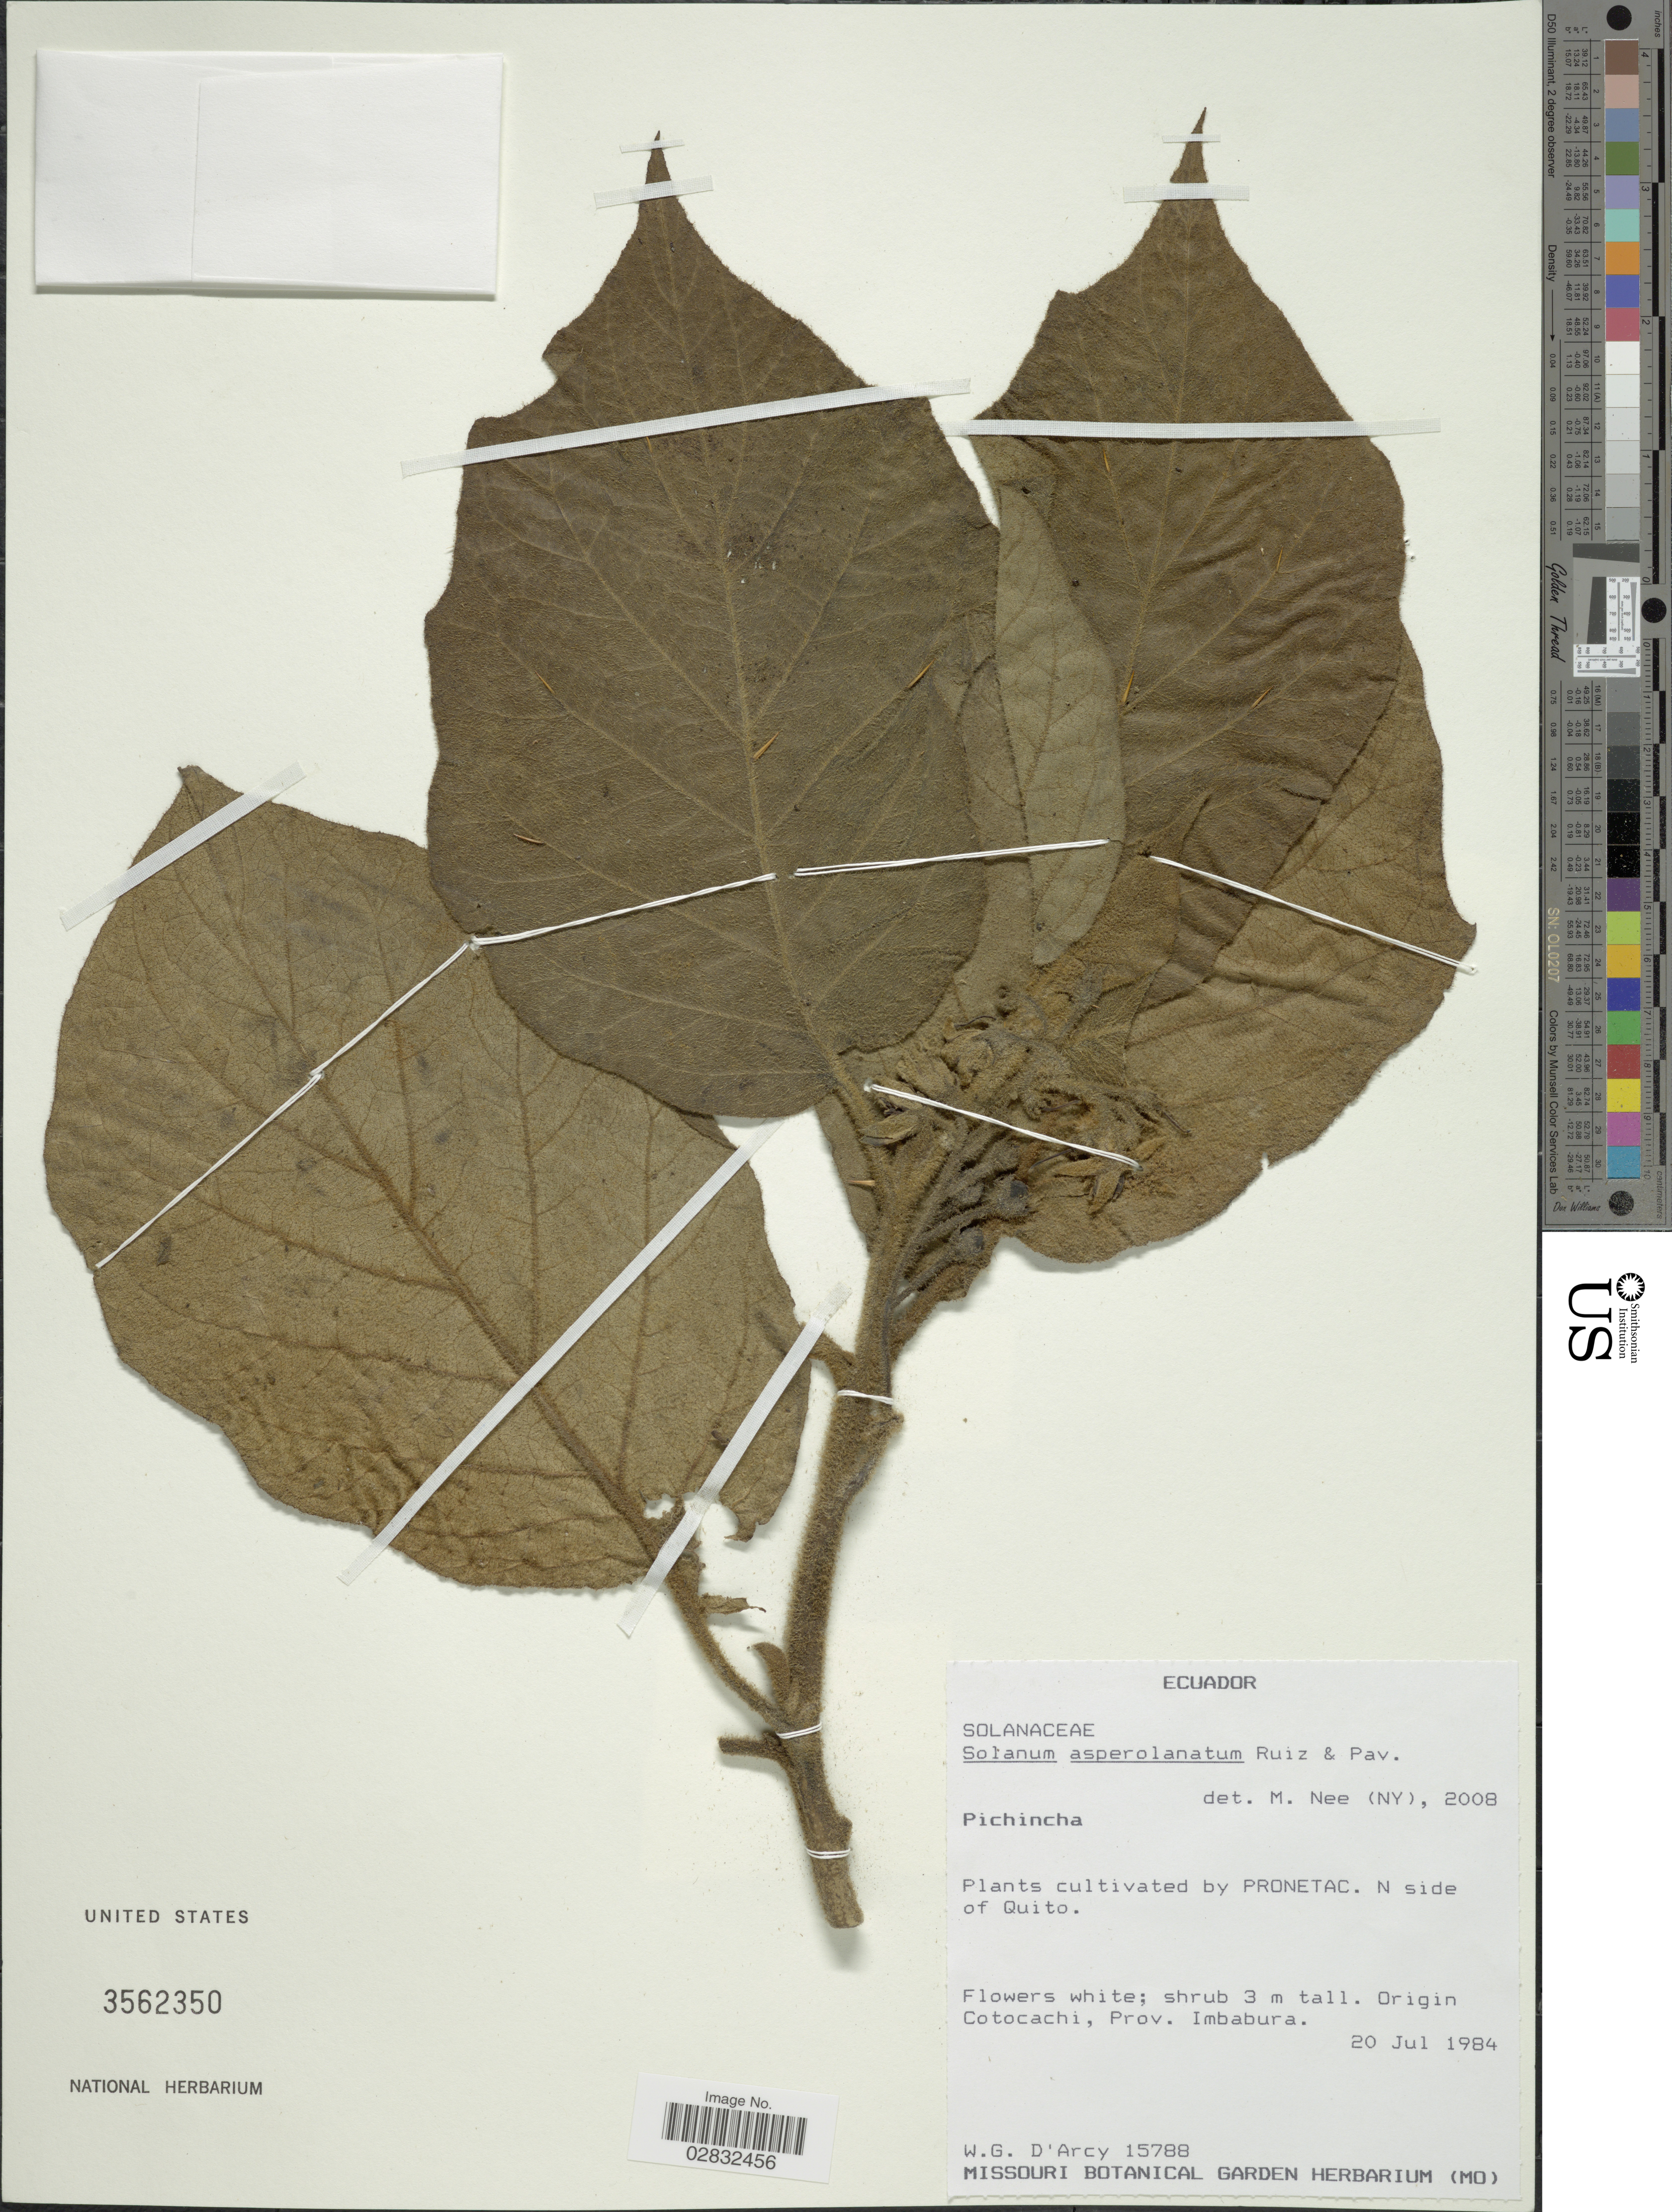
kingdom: Plantae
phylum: Tracheophyta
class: Magnoliopsida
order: Solanales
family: Solanaceae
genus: Solanum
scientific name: Solanum asperolatum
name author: Ruiz & Pav.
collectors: W. G. D'Arcy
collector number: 15788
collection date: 1984-07-20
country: Ecuador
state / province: Pichincha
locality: Plants cultivated by Pronetac, N side of Quito.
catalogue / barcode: US 3562350